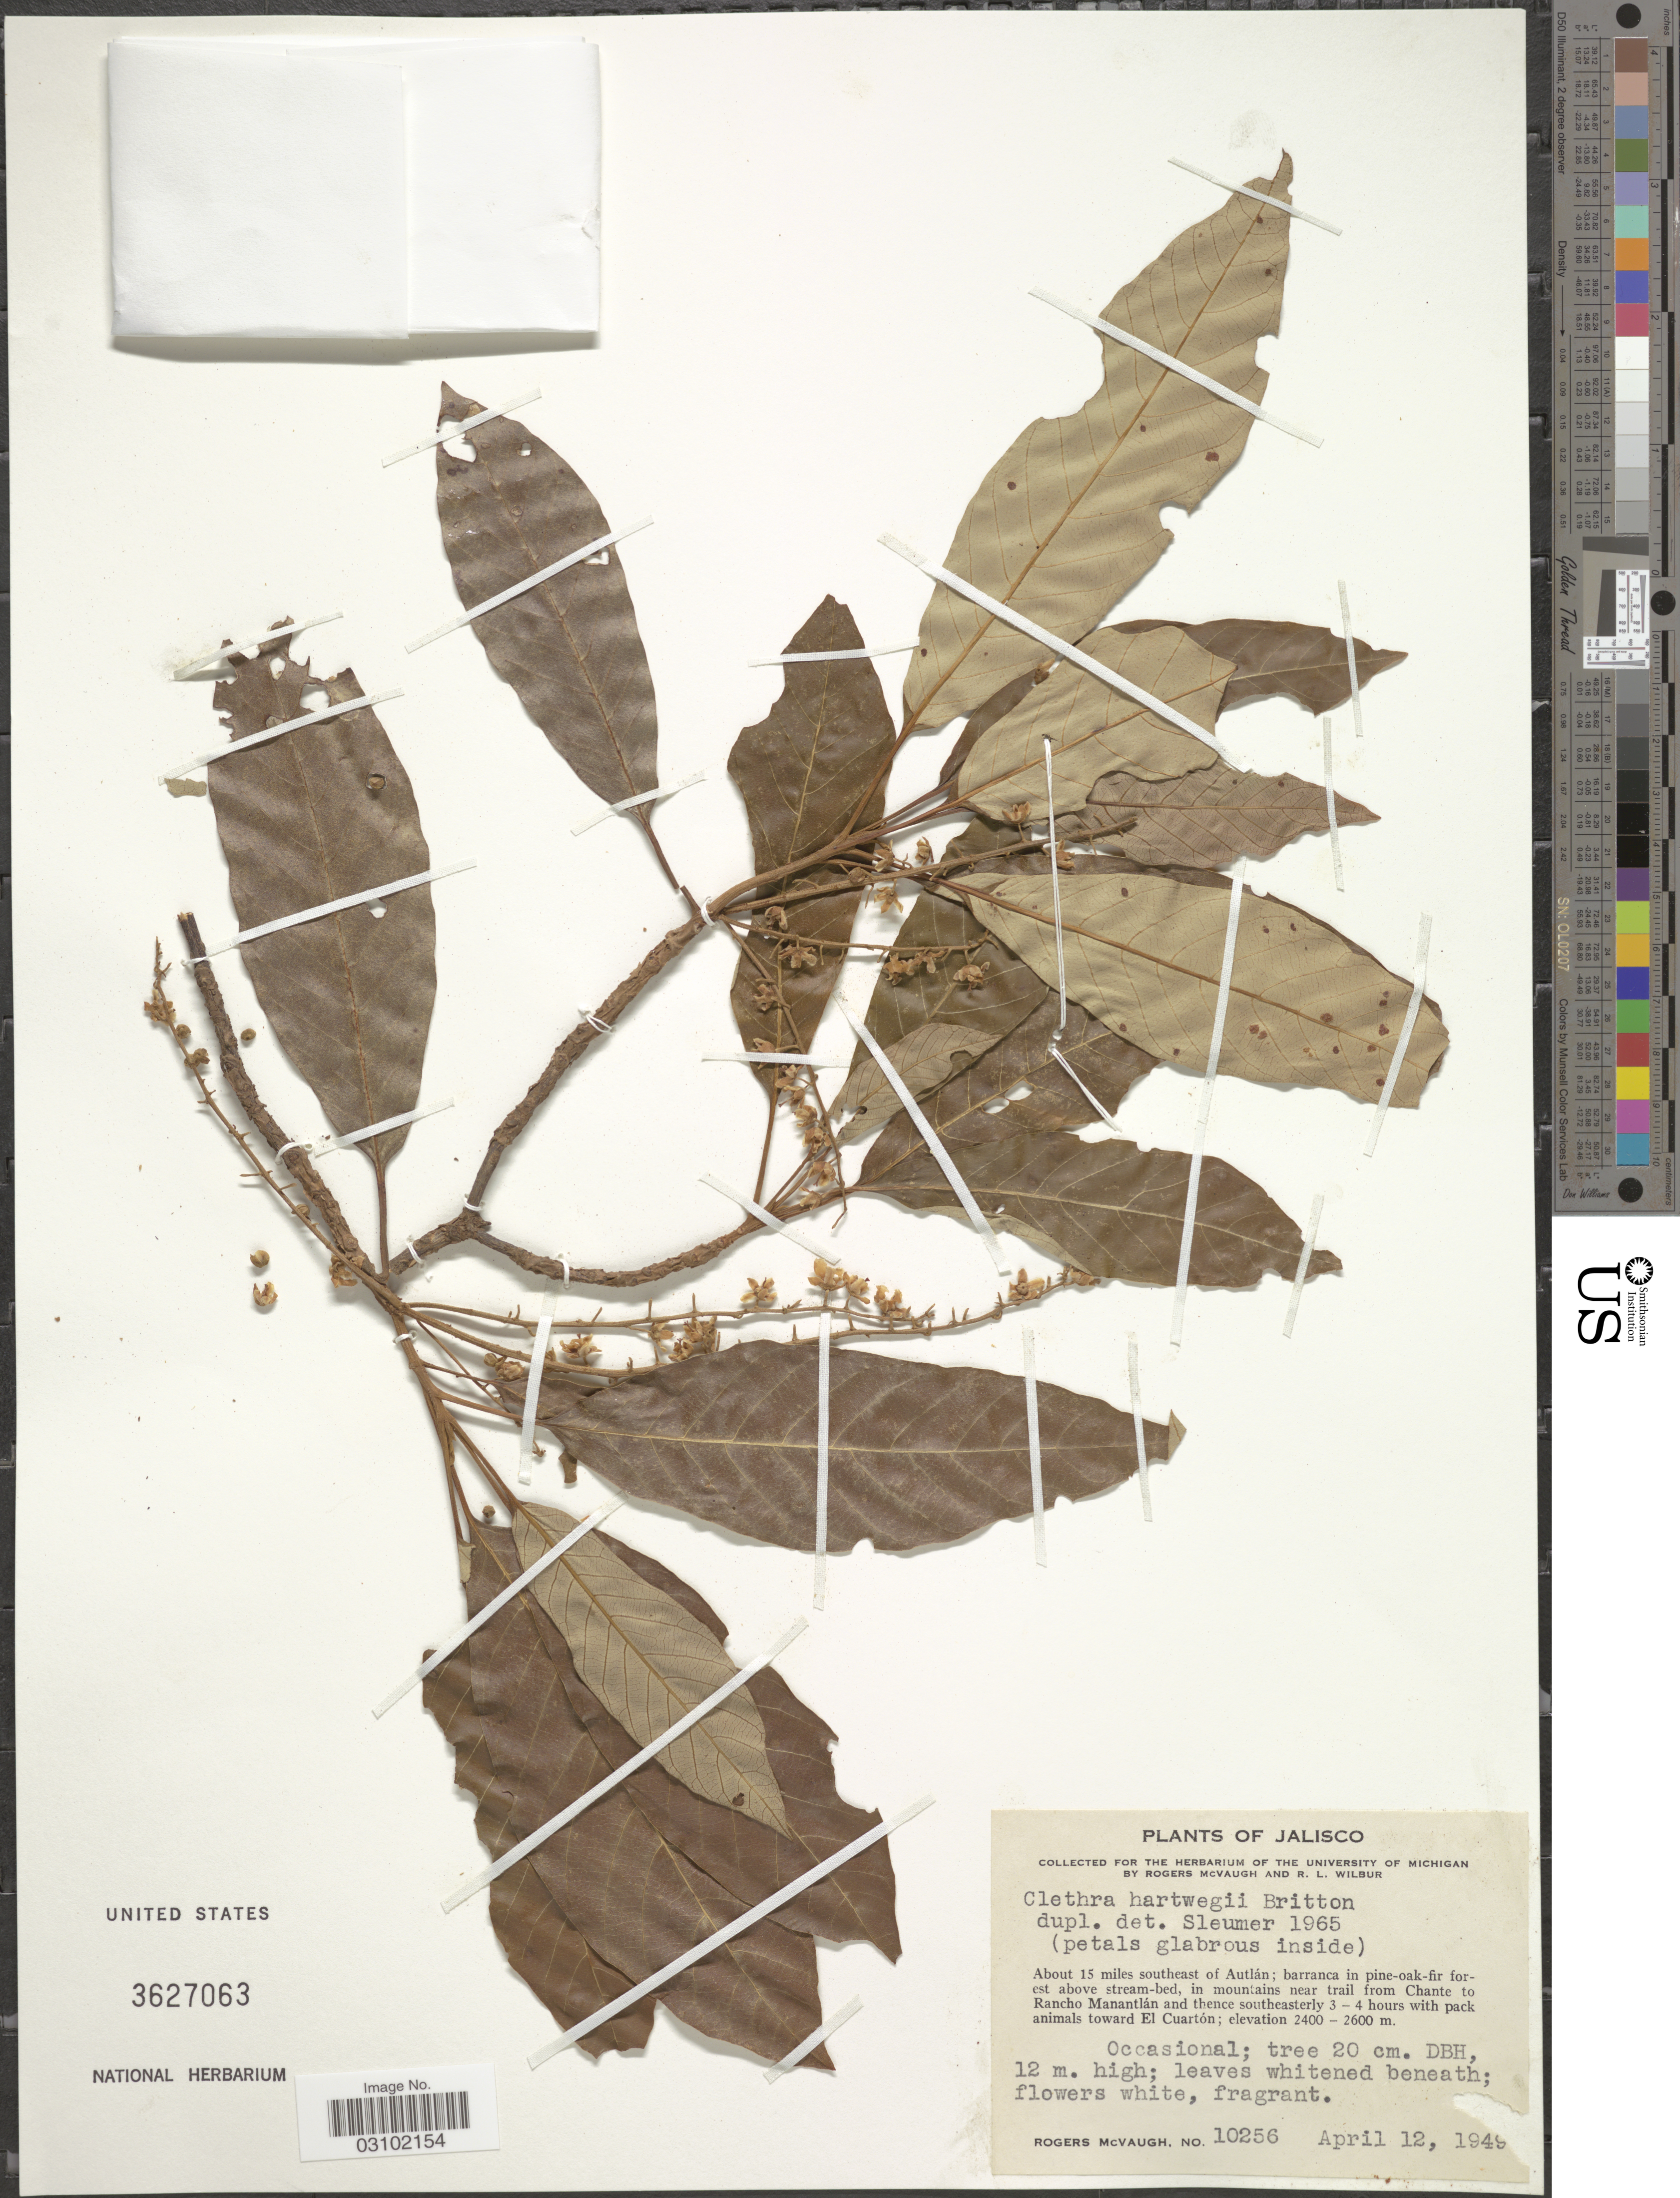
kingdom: Plantae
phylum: Tracheophyta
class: Magnoliopsida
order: Ericales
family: Clethraceae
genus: Clethra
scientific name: Clethra hartwegii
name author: Britton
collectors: R. McVaugh & R. L. Wilbur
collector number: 10256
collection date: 1949-04-12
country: Mexico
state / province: Jalisco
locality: About 15 miles southeast of Autlán; barranca in pine-oak-fir forest above stream-bed, in mountains near trail from Chante to Rancho Manantlán and thence southeasterly 3 - 4 hours with pack animals toward El Cuartón.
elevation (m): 2400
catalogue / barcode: US 3627063